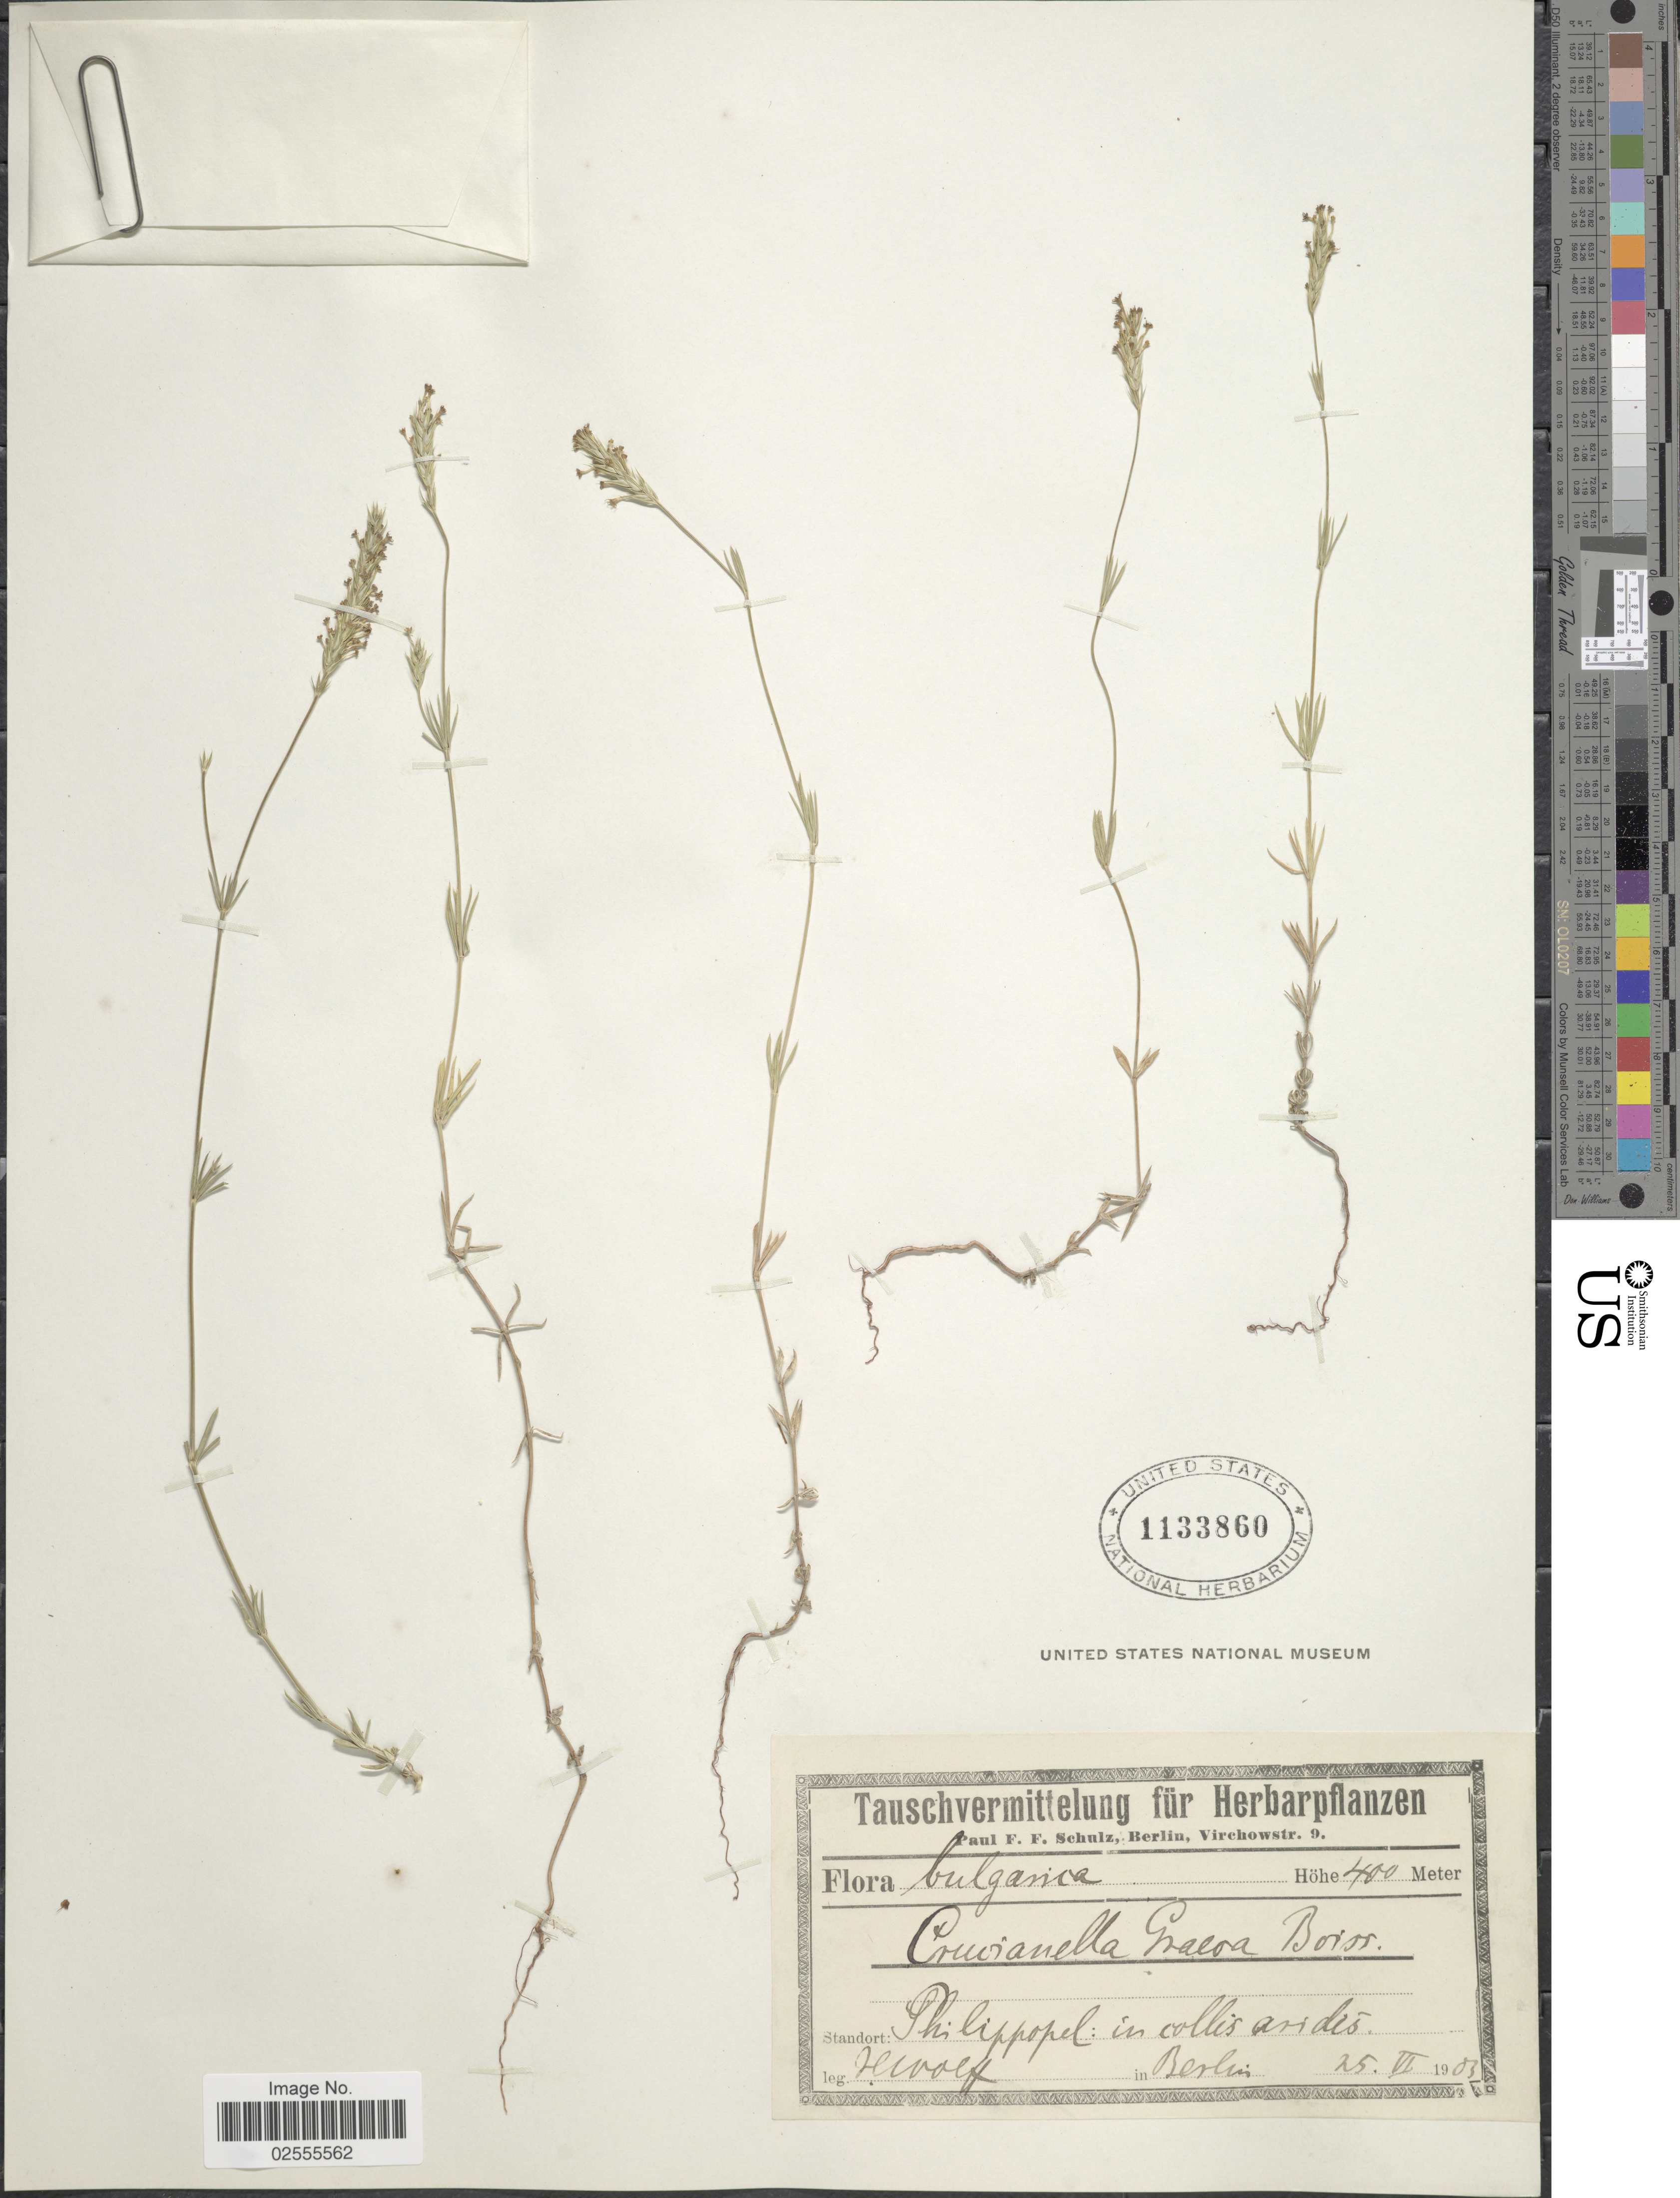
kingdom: Plantae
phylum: Tracheophyta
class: Magnoliopsida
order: Gentianales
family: Rubiaceae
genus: Crucianella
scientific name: Crucianella graeca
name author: Boiss.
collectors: H. Wolff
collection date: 1903-06-25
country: Bulgaria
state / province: Plovdiv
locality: Bulgarica, Philippopel: in collis aridis.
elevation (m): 400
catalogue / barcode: US 1133860